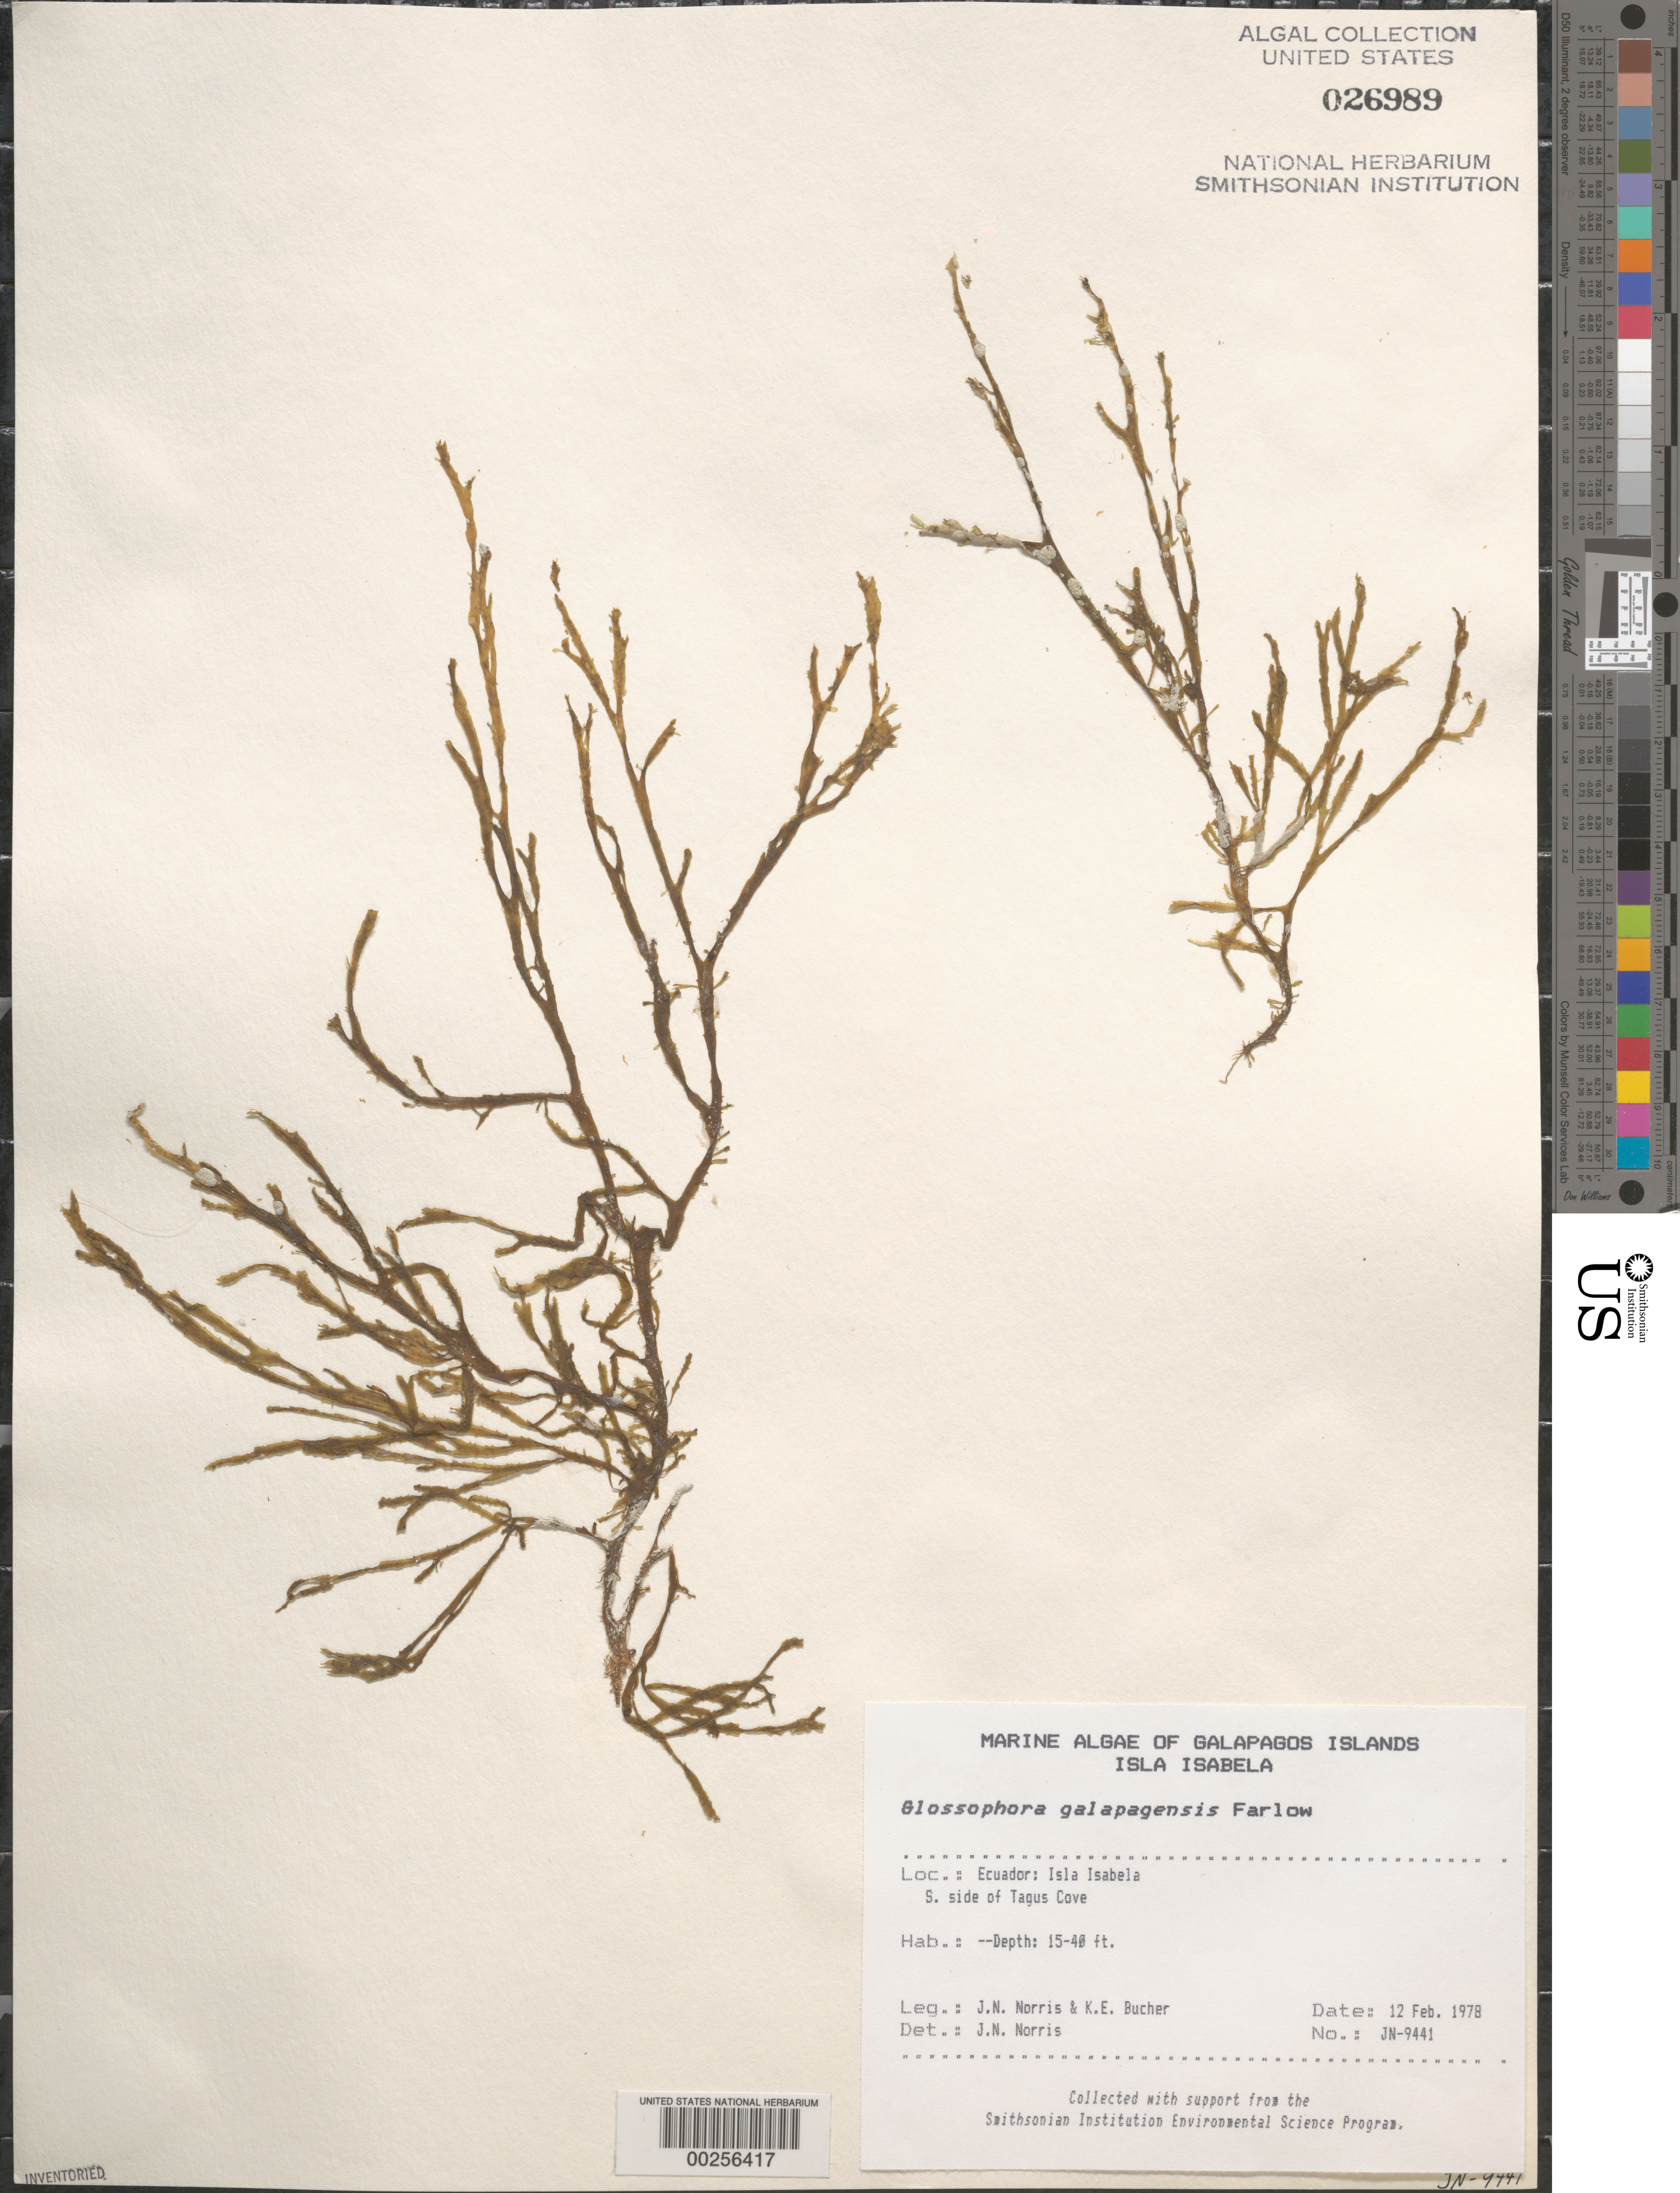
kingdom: Chromista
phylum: Ochrophyta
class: Phaeophyceae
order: Dictyotales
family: Dictyotaceae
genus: Dictyota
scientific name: Dictyota galapagensis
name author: (Farl.) De Clerck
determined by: Algae name updating Project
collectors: J. N. Norris & K. E. Bucher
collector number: JN-9441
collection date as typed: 12 Feb 1978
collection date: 1978-02-12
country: Ecuador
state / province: Colón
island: Isabela [Albemarle]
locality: Tagus Cove, south side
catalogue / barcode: US 26989